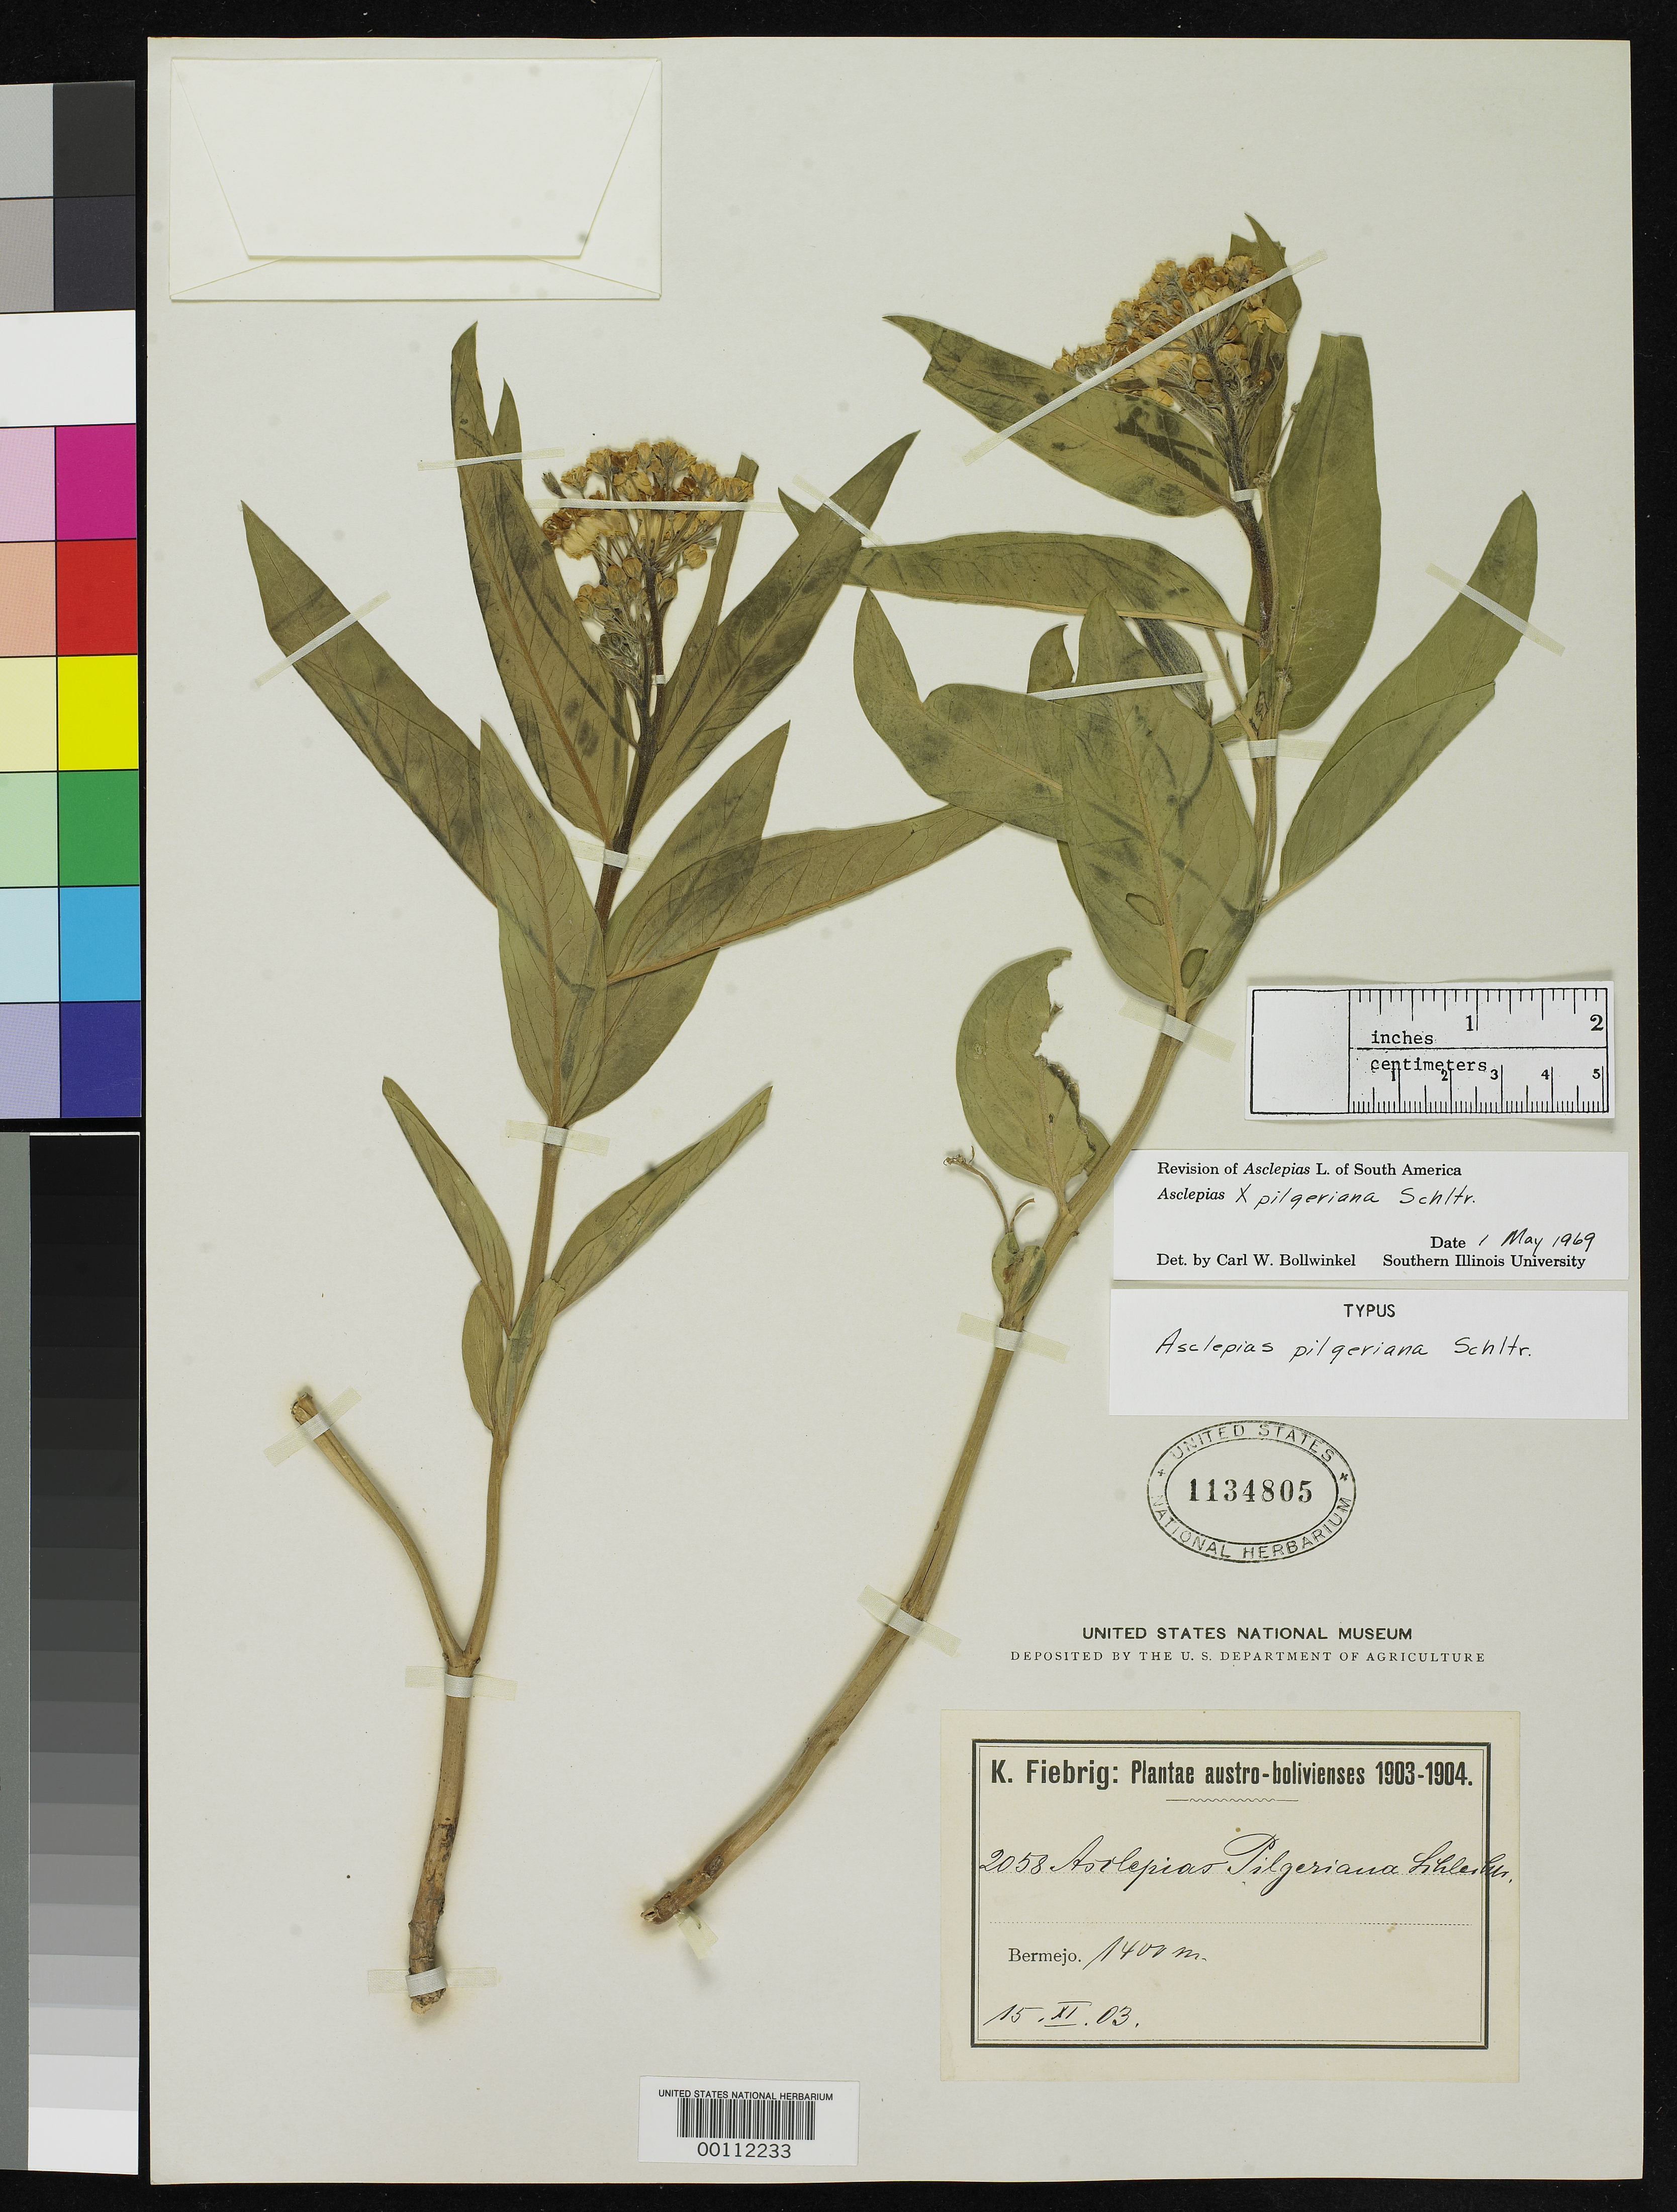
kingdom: Plantae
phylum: Tracheophyta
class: Magnoliopsida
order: Gentianales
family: Apocynaceae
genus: Asclepias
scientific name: Asclepias pilgeriana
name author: Schltr.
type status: Isotype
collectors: K. Fiebrig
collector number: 2058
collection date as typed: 15 Nov 1903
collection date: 1903-11-15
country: Bolivia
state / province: Tarija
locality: Bermejo.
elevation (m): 1400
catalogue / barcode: US 1134805